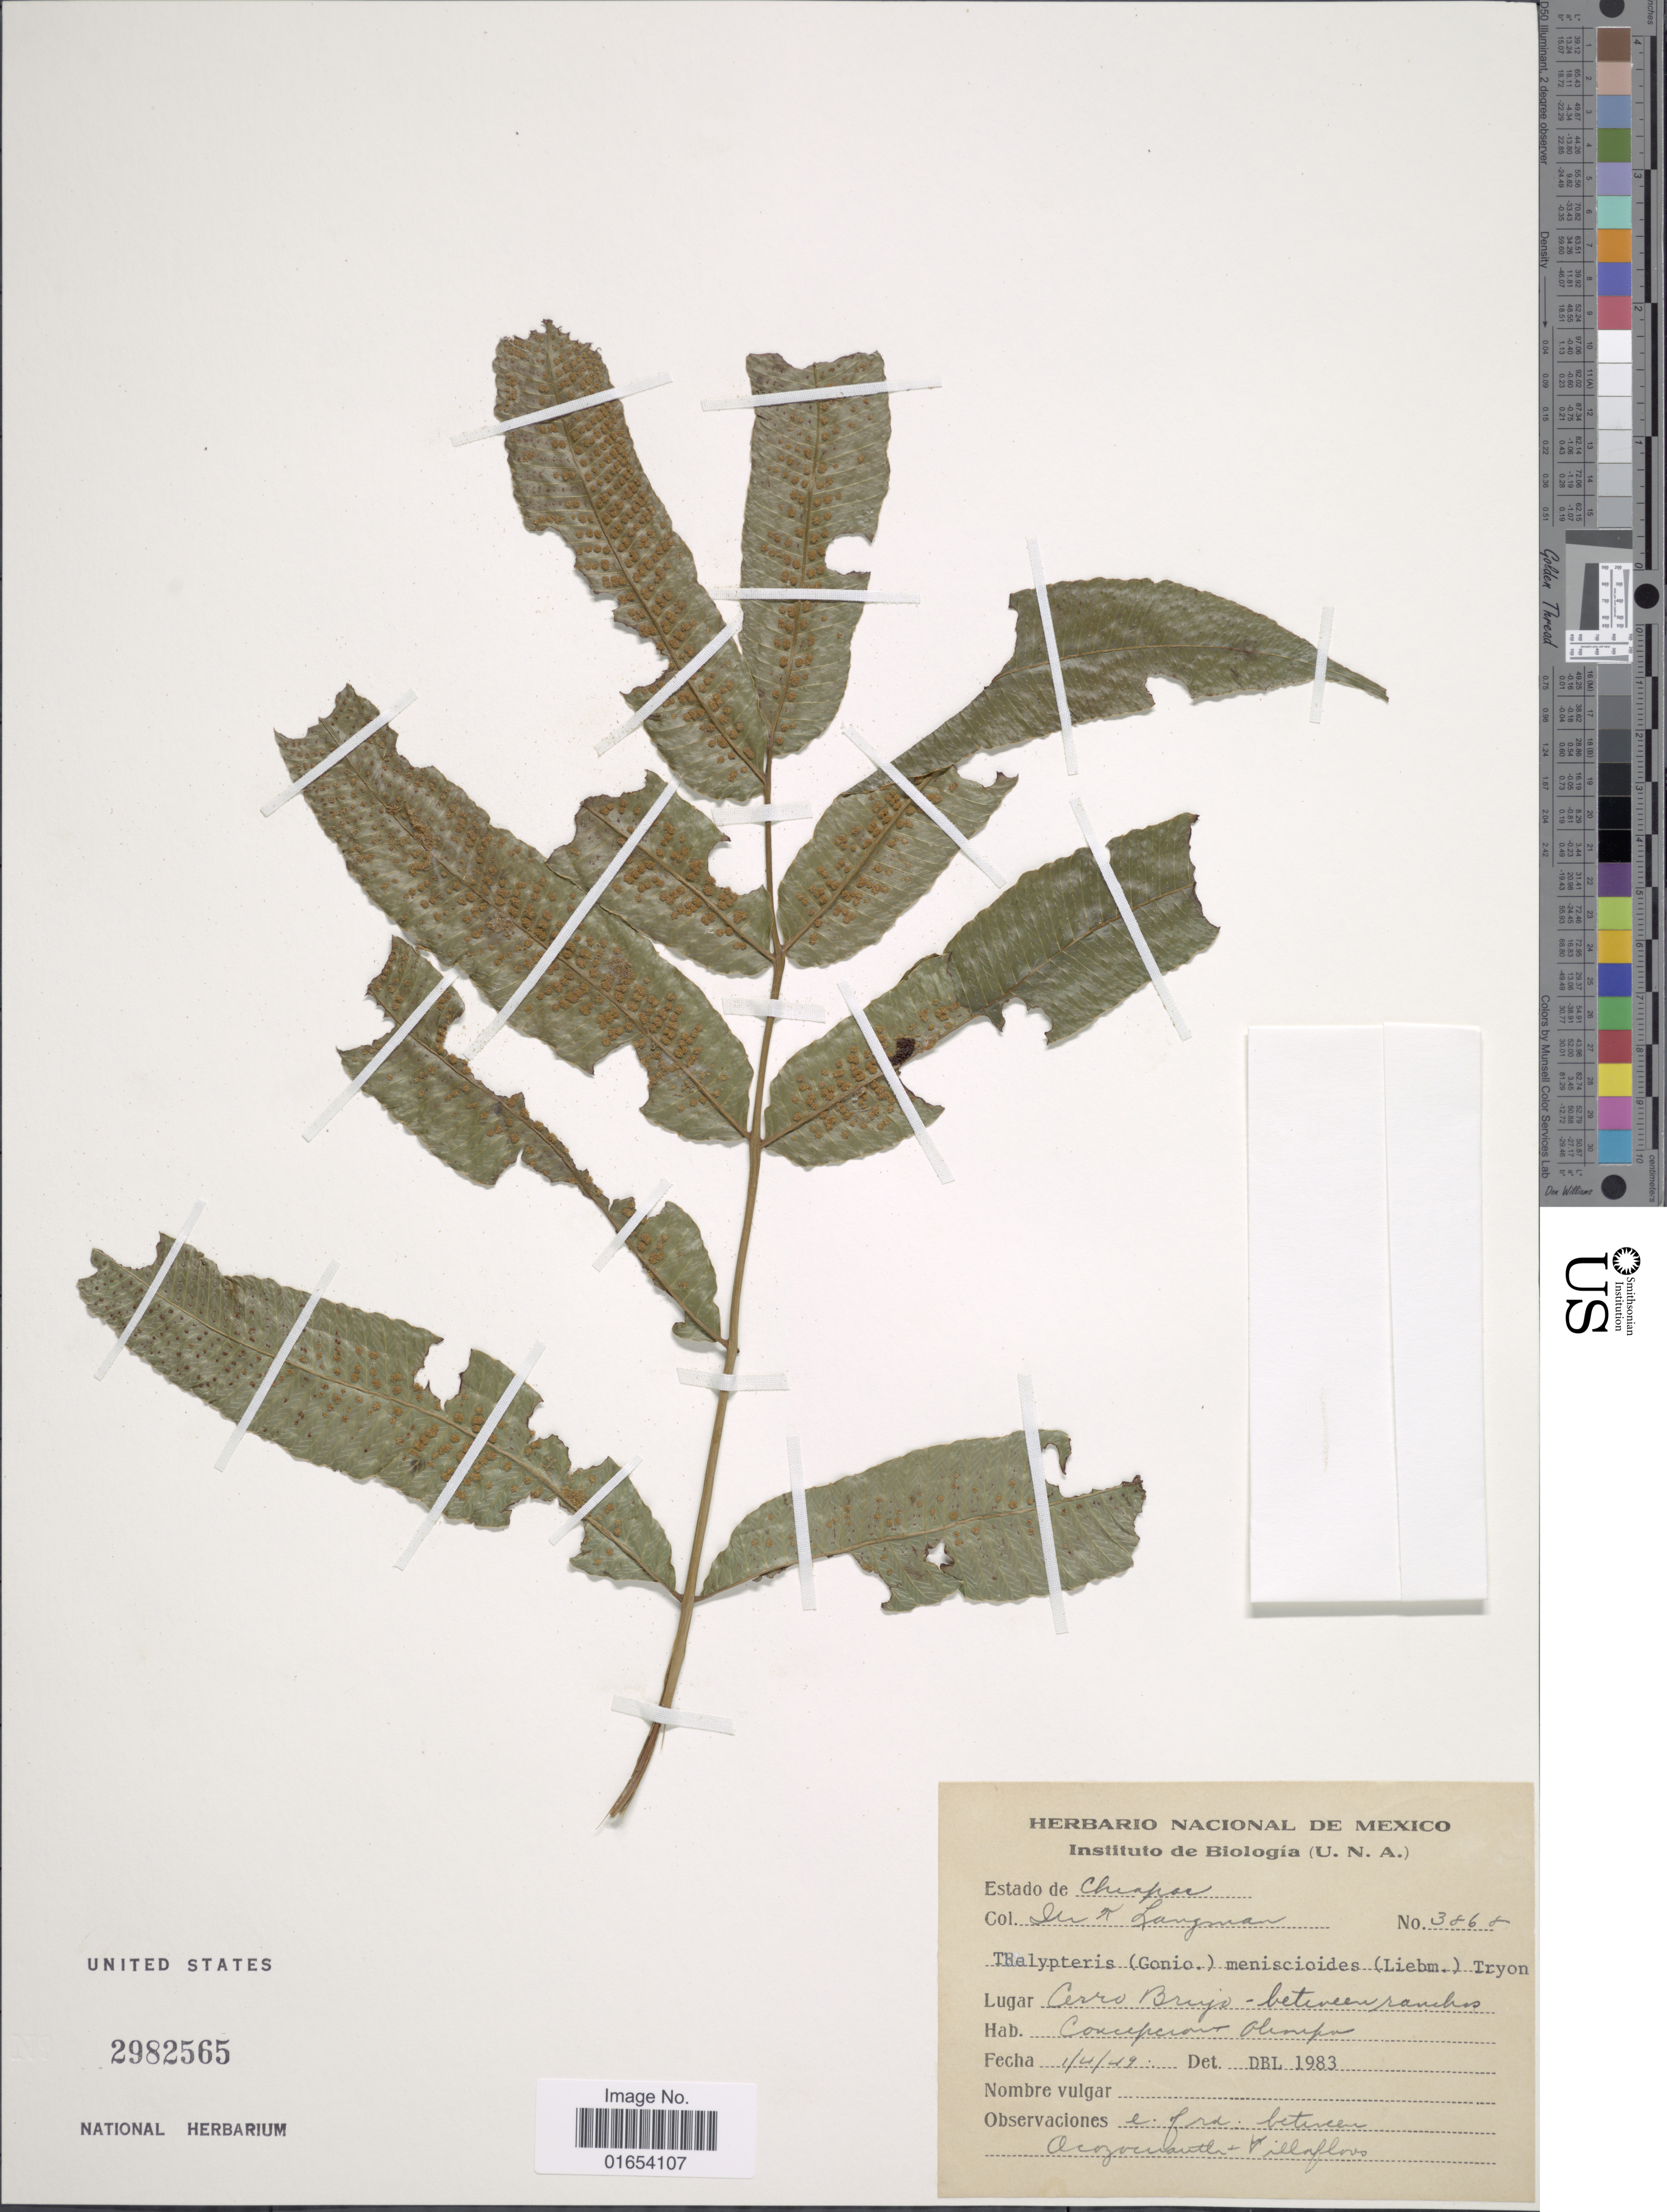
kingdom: Plantae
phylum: Tracheophyta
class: Polypodiopsida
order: Polypodiales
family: Thelypteridaceae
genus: Goniopteris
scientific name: Goniopteris meniscioides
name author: (Liebm.) E. Fourn.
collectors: I. K. Langman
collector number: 3868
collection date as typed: Transcribed d/m/y: 1/4/49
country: Mexico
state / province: Chiapas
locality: Estado de Chiapas, Cerro Briyo between ranchos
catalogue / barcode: US 2982565